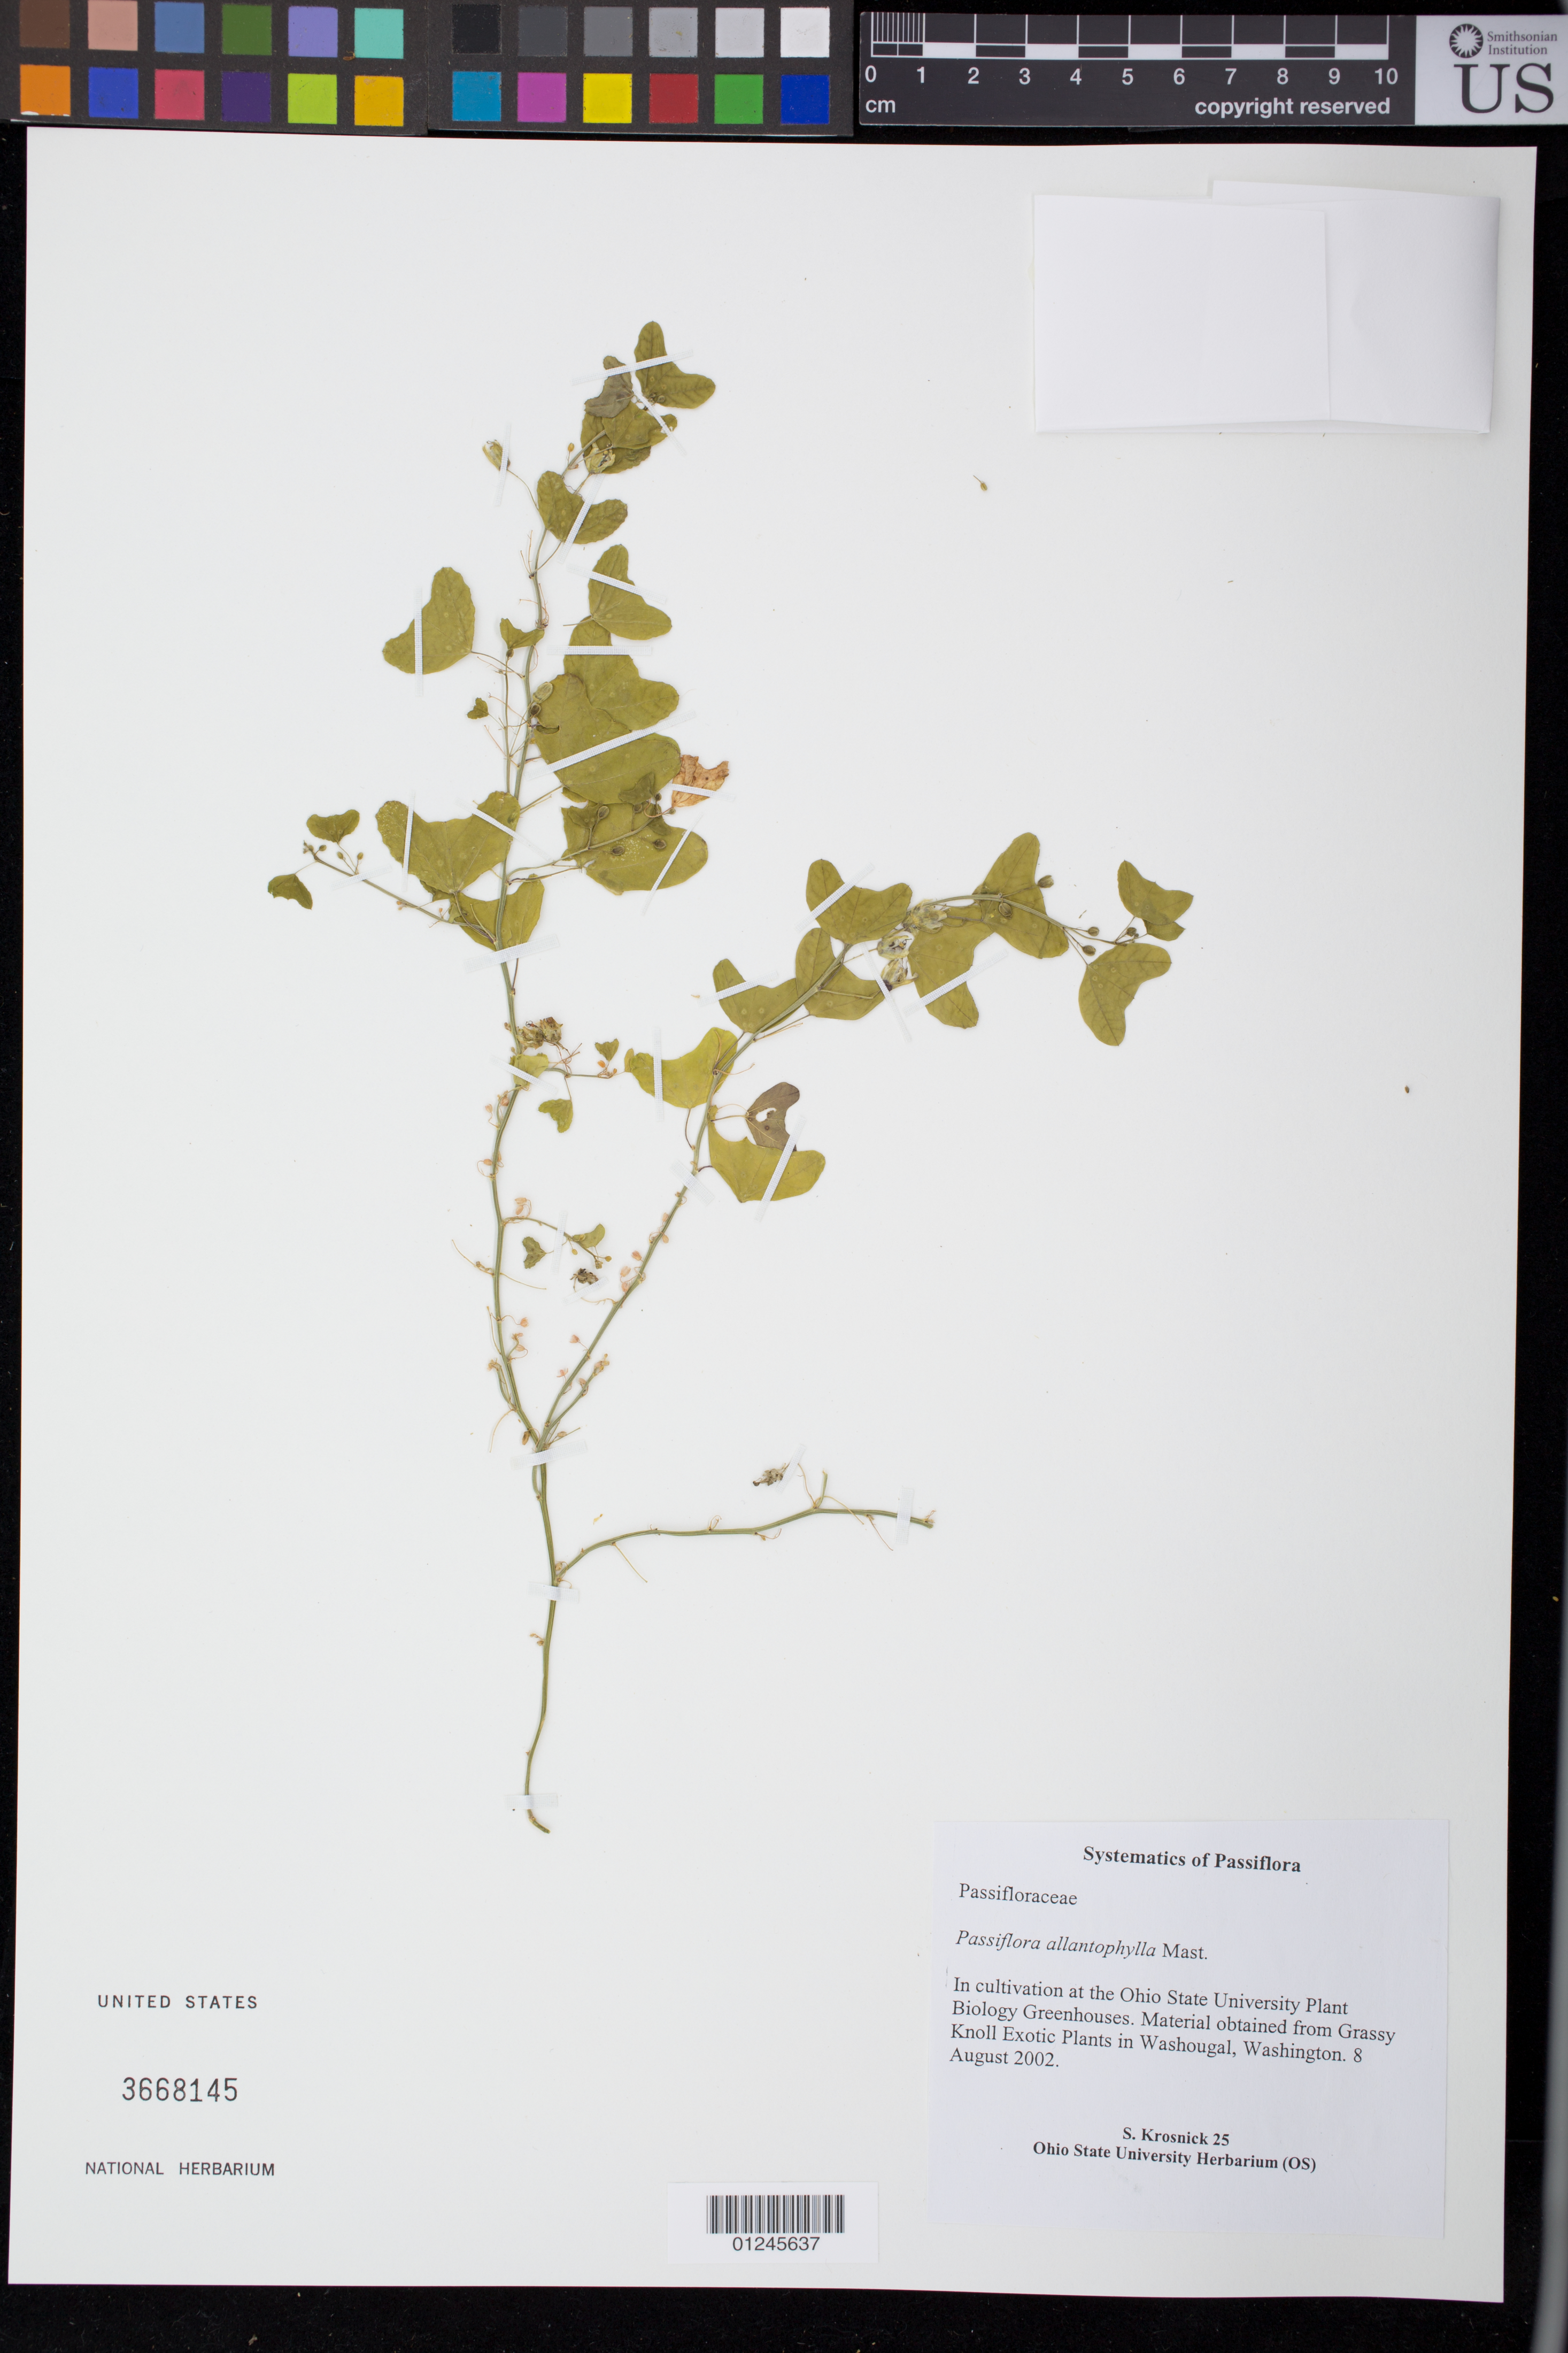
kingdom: Plantae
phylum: Tracheophyta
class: Magnoliopsida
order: Malpighiales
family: Passifloraceae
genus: Passiflora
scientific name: Passiflora allantophylla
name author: Mast. in Donn. Sm.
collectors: S. Krosnick & Ohio State University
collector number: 25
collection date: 2002-08-08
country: United States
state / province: Ohio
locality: In cultivation at the Ohio State University Plant Biology Greenhouses. Material obtained from Grassy Knoll Exotic Plants in Washougal, Washington.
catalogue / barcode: US 3668145